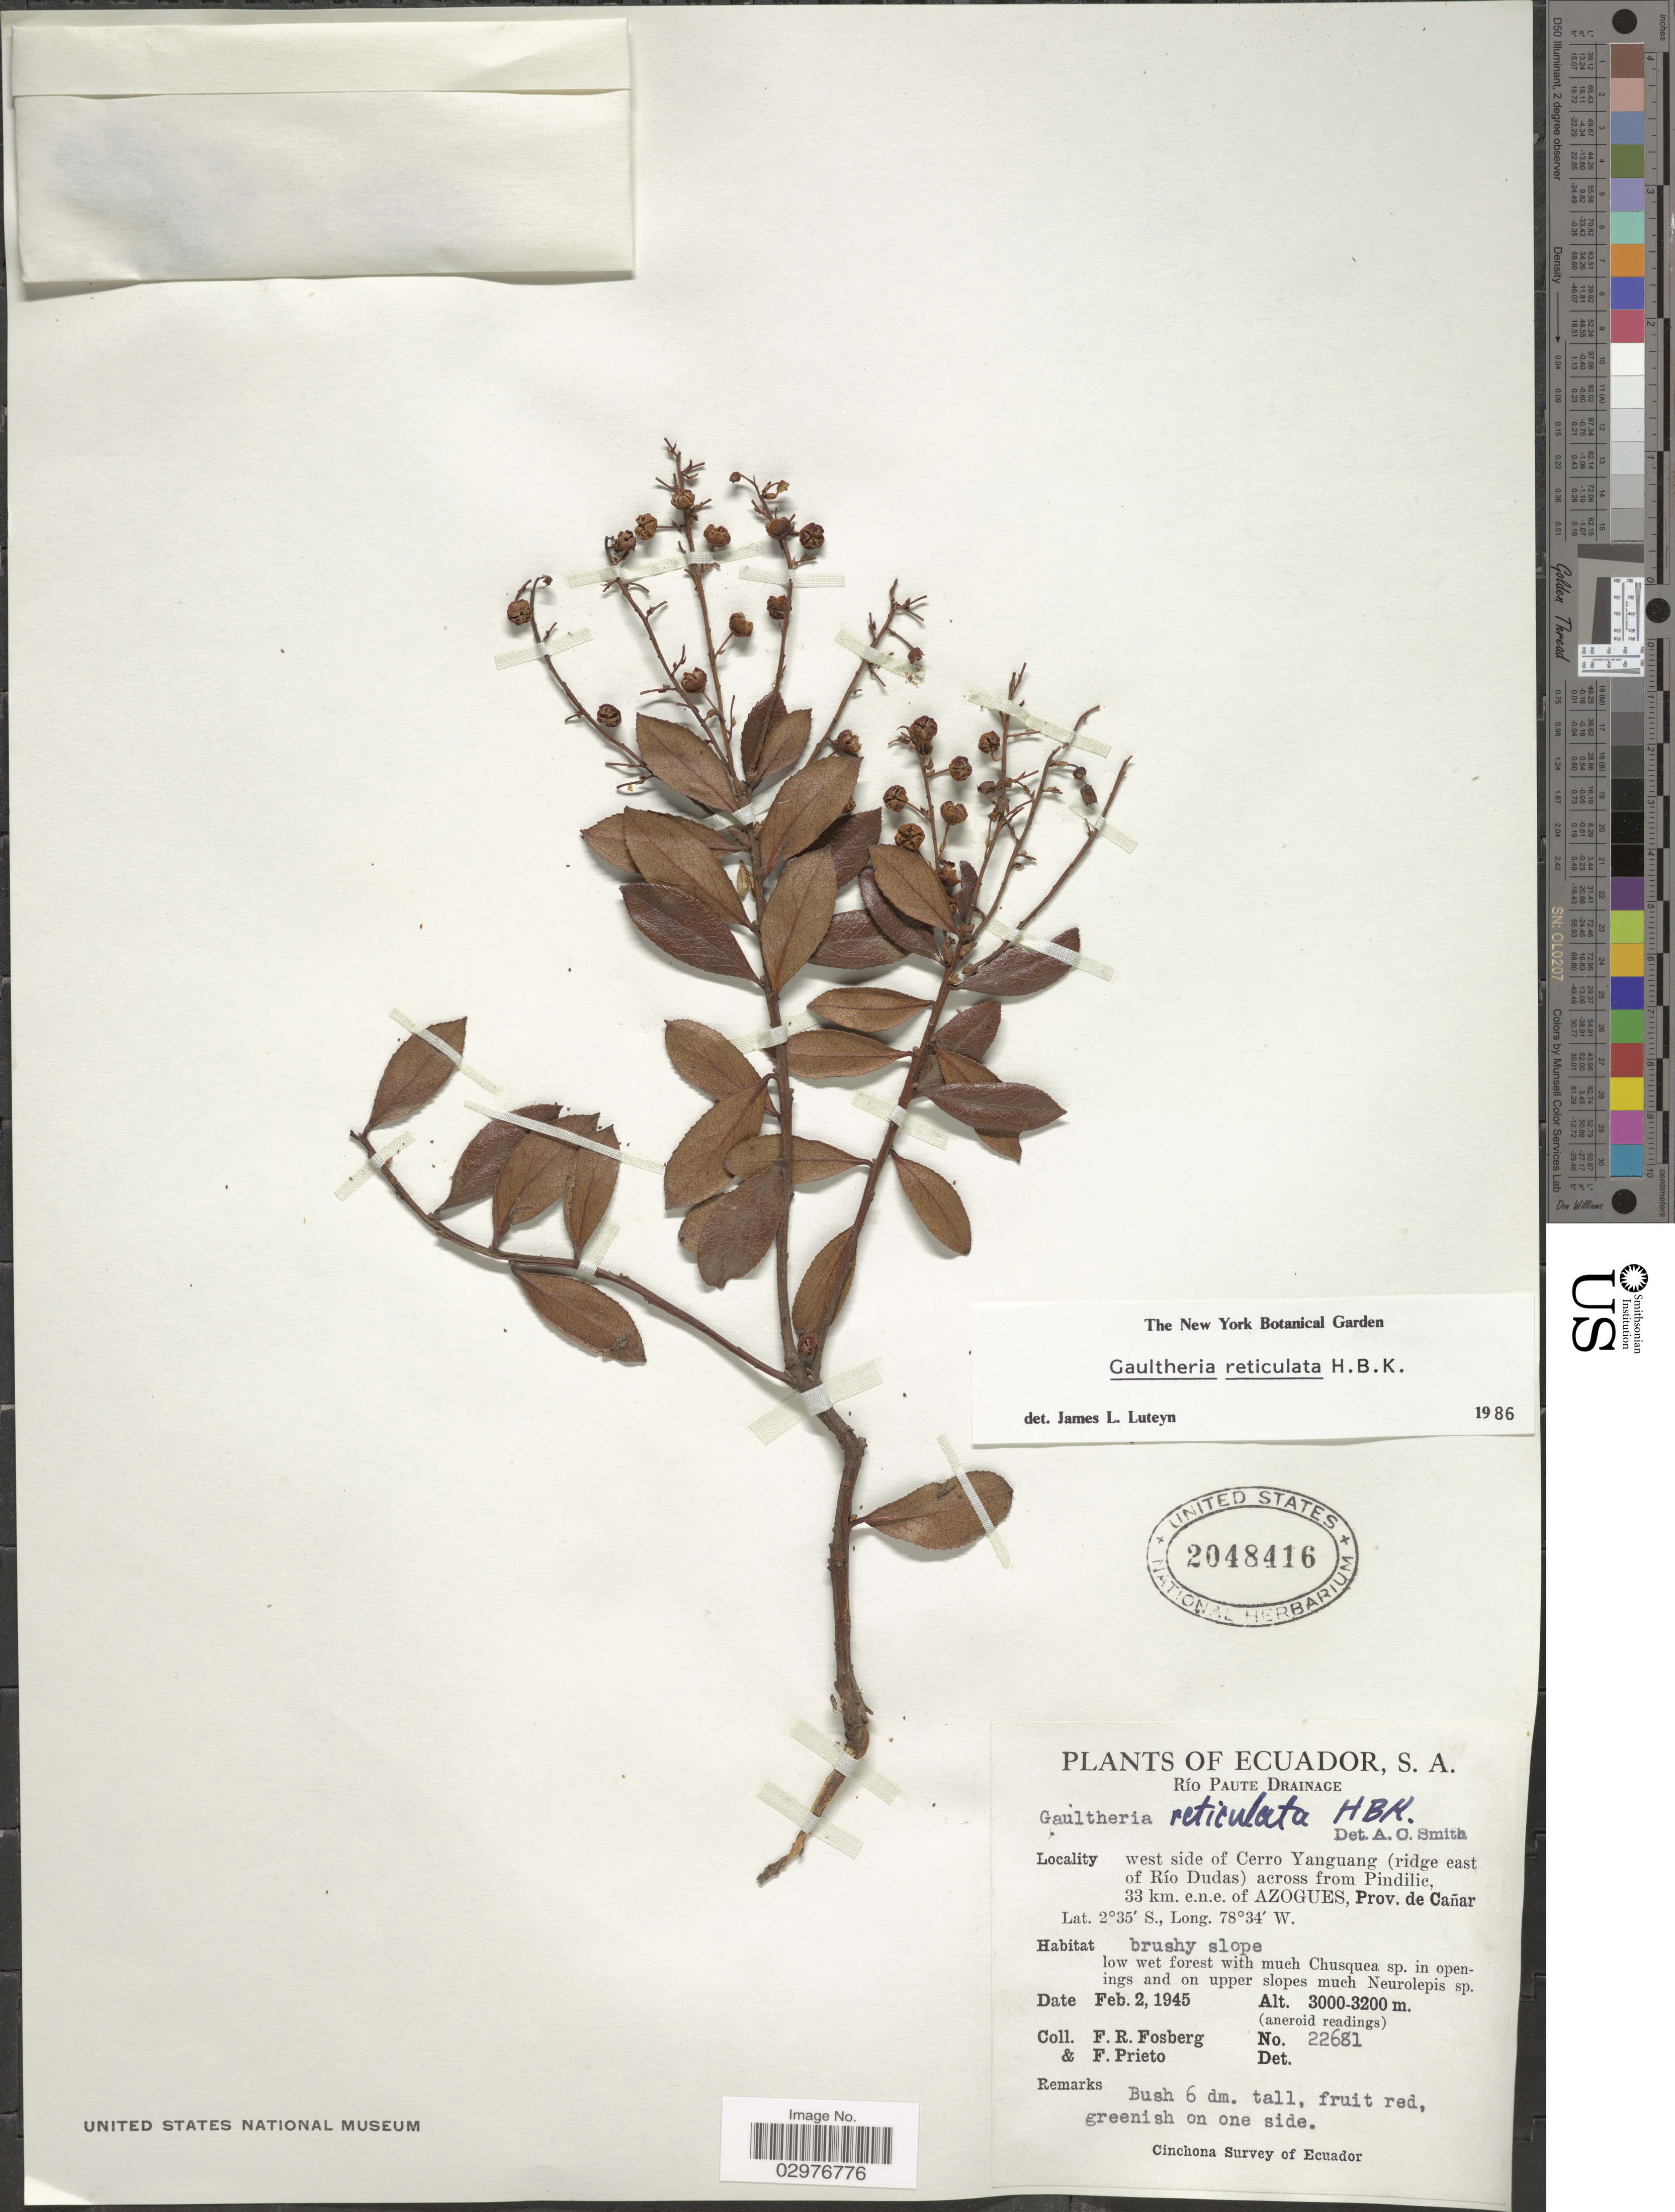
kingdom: Plantae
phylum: Tracheophyta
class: Magnoliopsida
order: Ericales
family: Ericaceae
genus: Gaultheria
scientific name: Gaultheria reticulata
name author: Kunth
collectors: F. R. Fosberg & F. Prieto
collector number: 22681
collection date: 1945-02-02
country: Ecuador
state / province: Cañar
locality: Río Paute Drainage. West side of Cerro Yanguang (ridge east of Río Dudas) across from Pindilic, 33 km. e.n.e. of Azogues. Cinchona.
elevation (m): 3000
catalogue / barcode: US 2048416